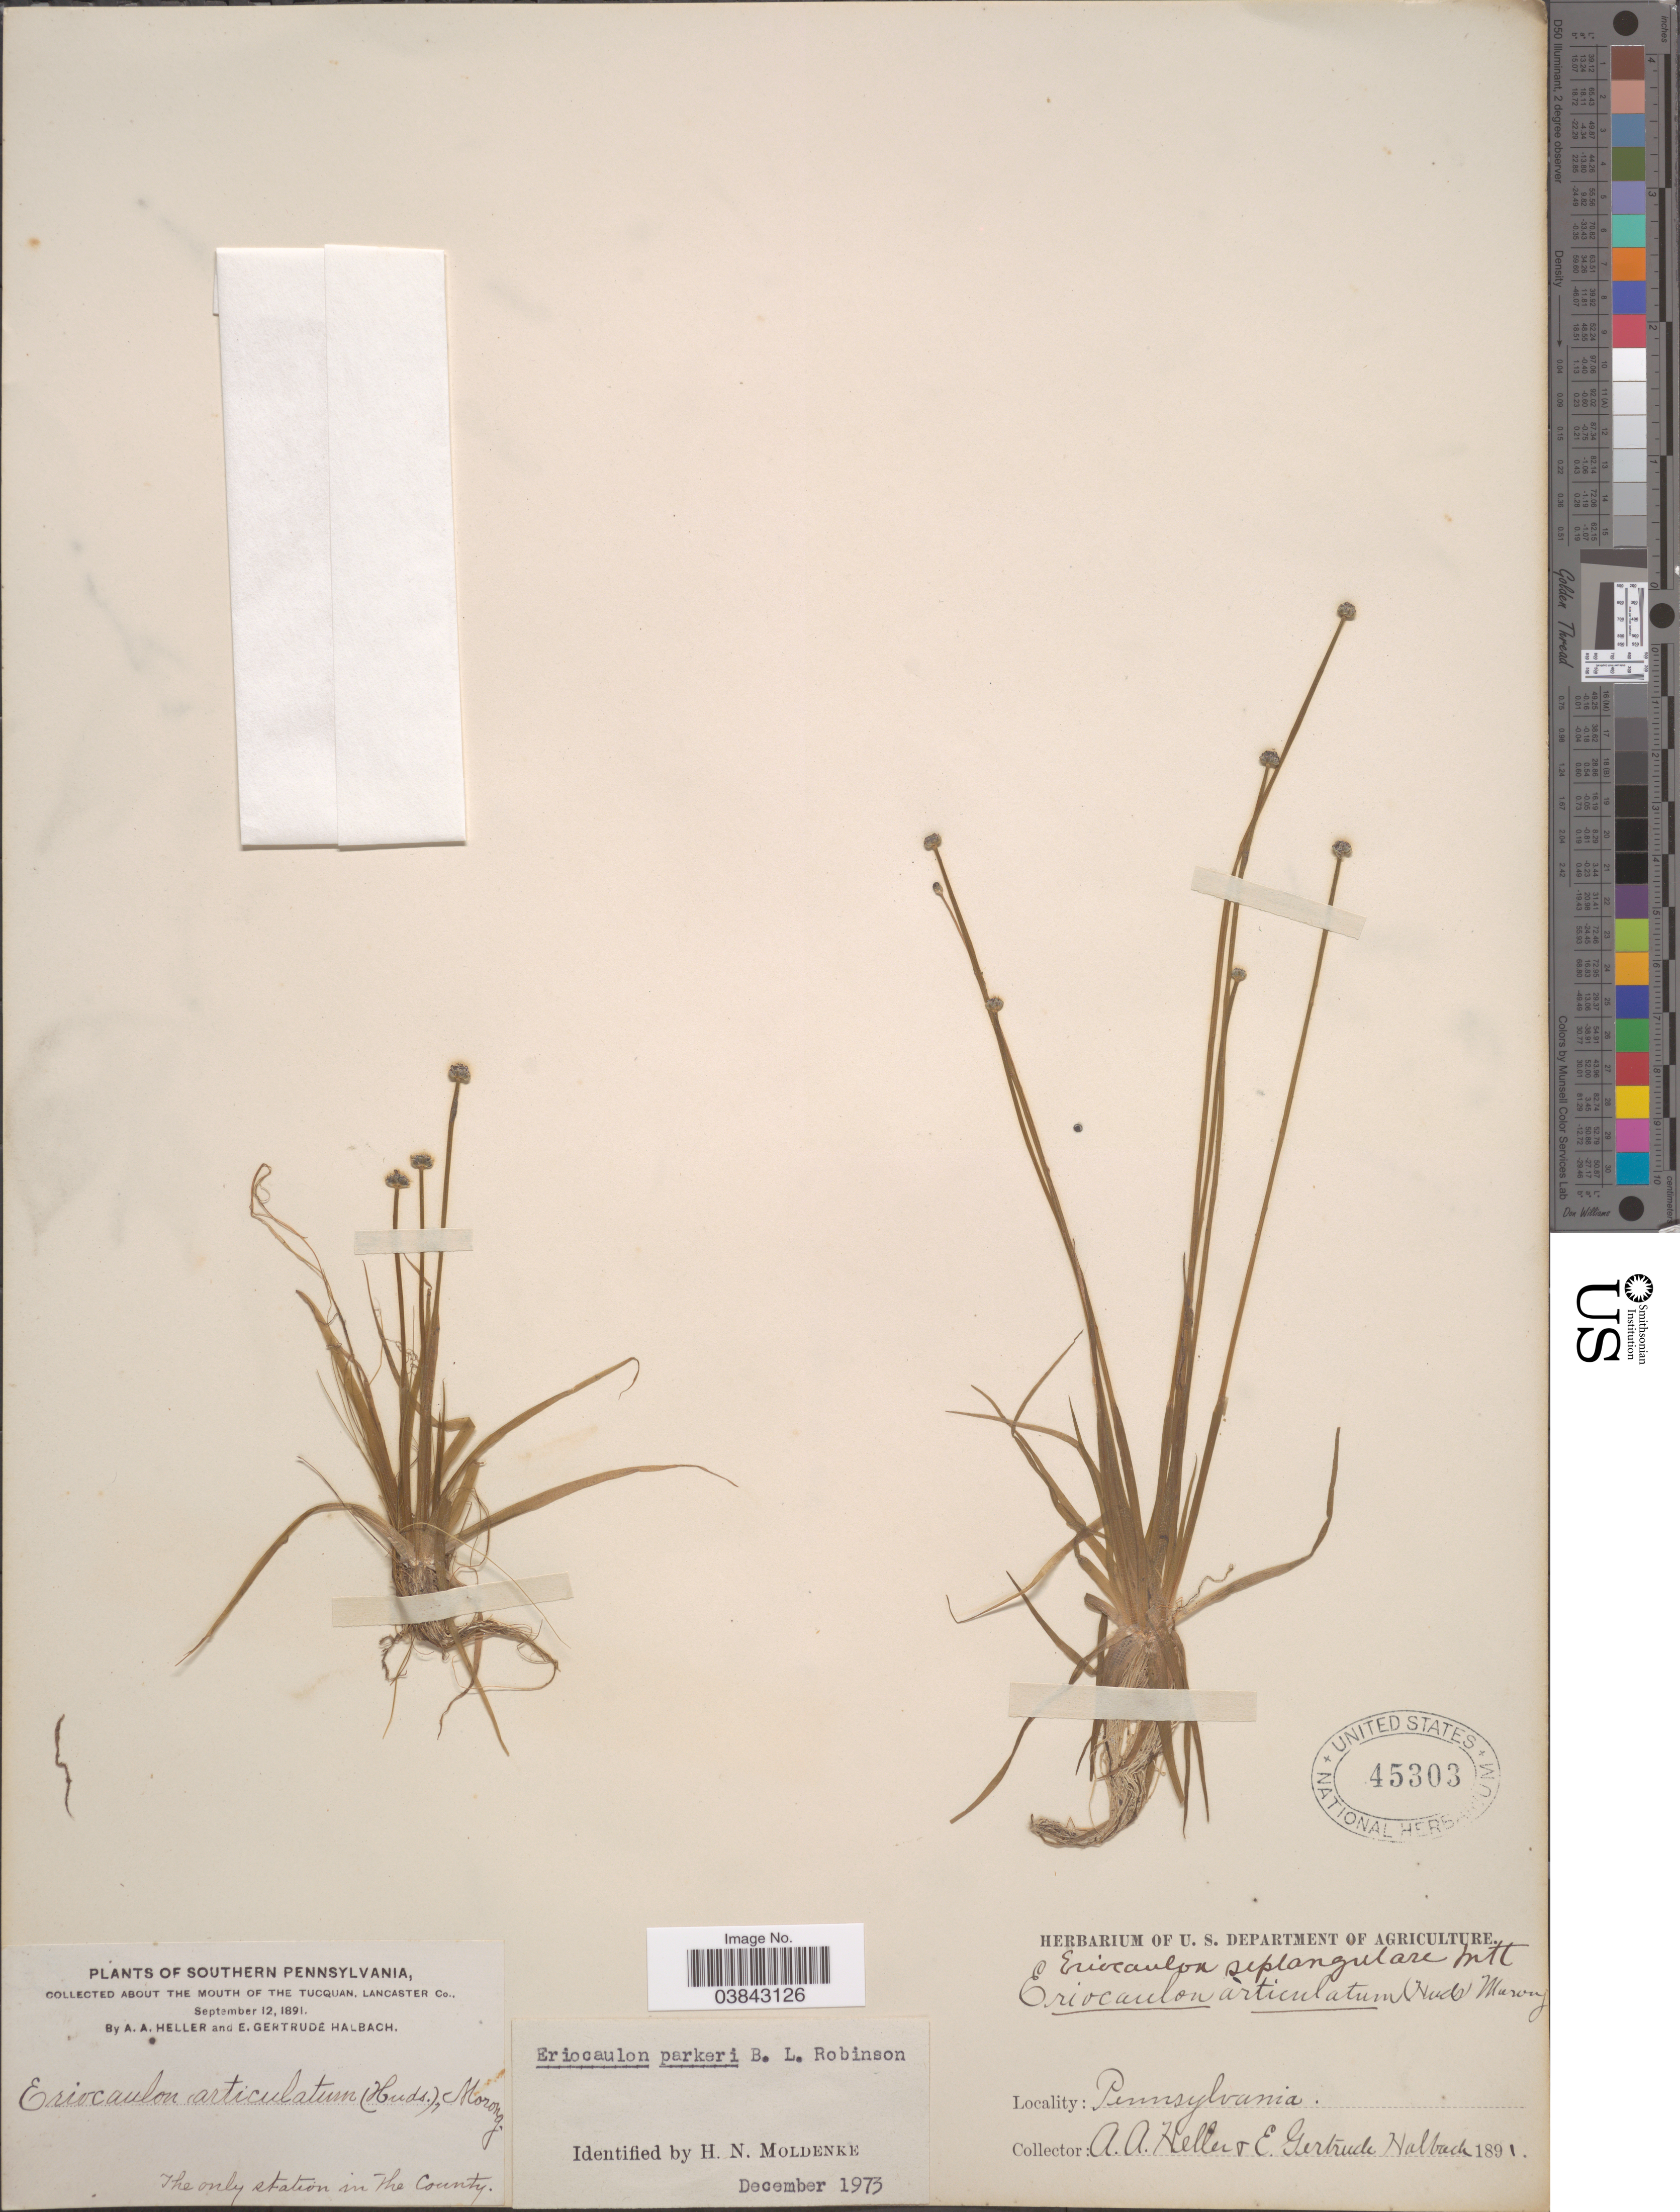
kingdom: Plantae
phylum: Tracheophyta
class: Liliopsida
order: Poales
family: Eriocaulaceae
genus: Eriocaulon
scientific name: Eriocaulon parkeri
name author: B.L. Rob.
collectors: A. A. Heller & E. G. Halbach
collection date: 1891-09-12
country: United States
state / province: Pennsylvania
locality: Southern Pennsylvania. About the mouth of the Tucquan, Lancaster Co. The only station in the County.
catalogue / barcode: US 45303